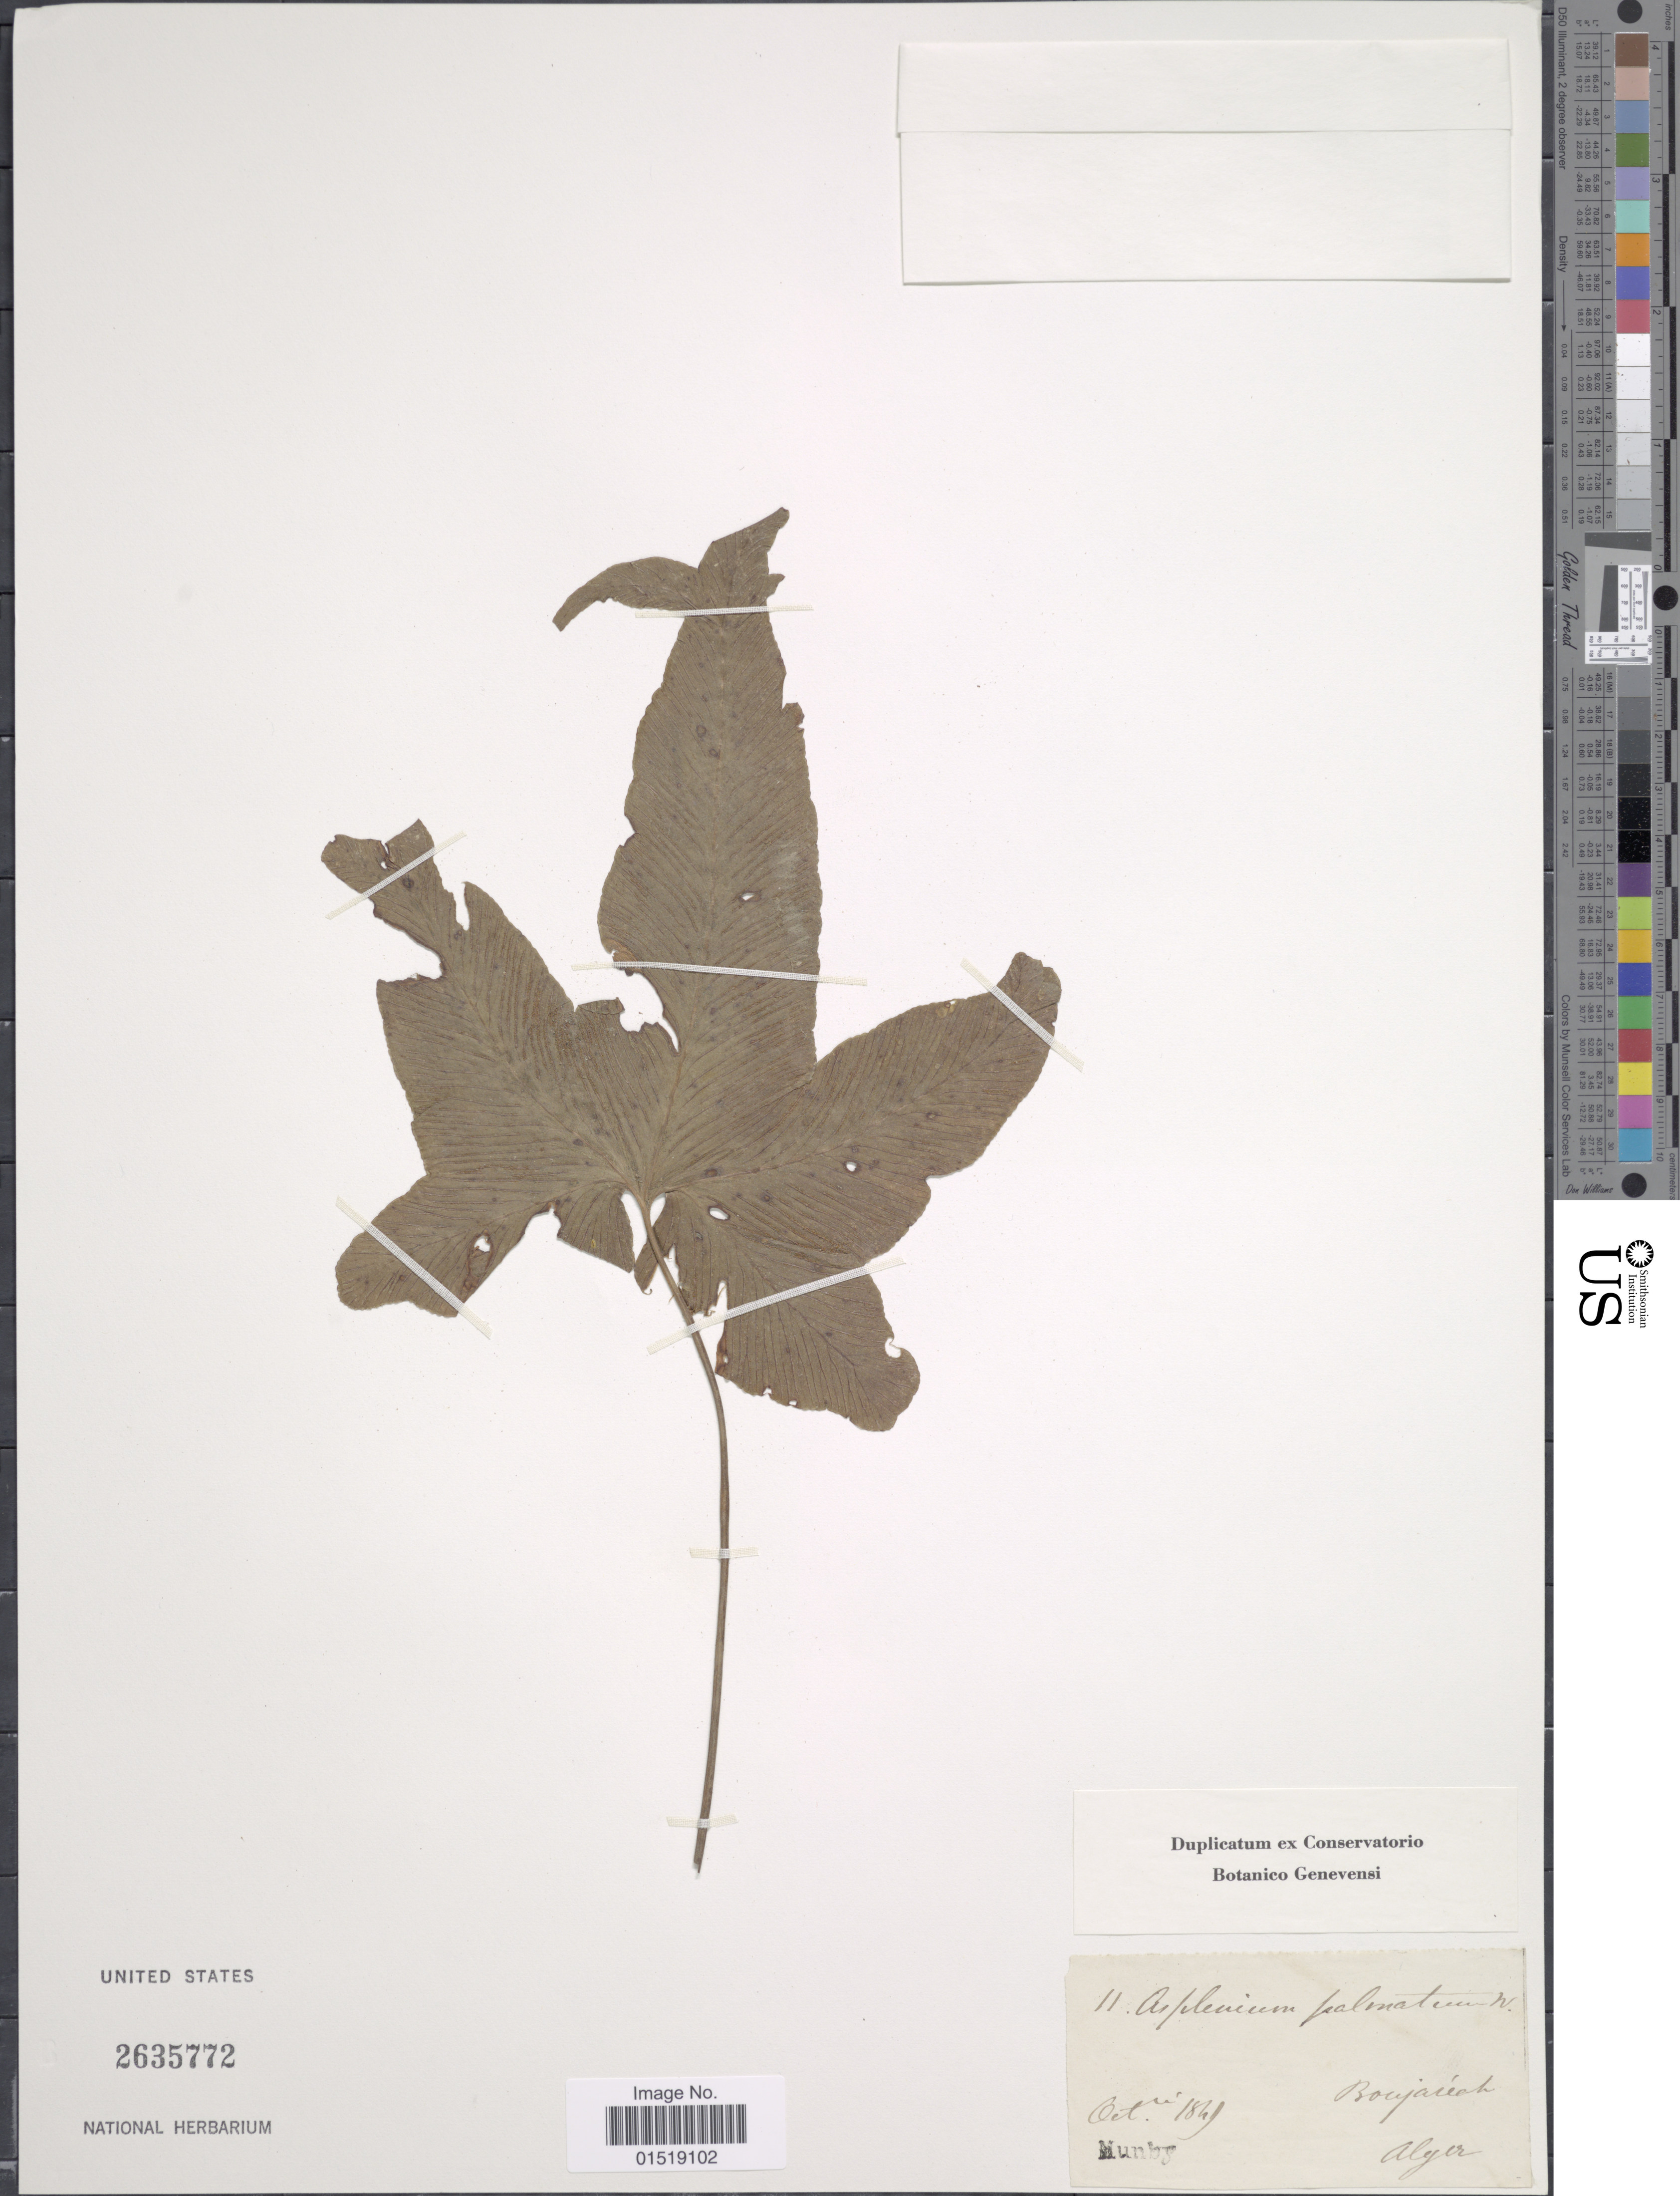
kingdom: Plantae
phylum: Tracheophyta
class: Polypodiopsida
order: Polypodiales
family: Aspleniaceae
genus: Asplenium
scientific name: Asplenium hemionitis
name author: L.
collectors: G. Munby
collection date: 1841-10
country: Algeria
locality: Boujareah, Alger.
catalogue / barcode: US 2635772